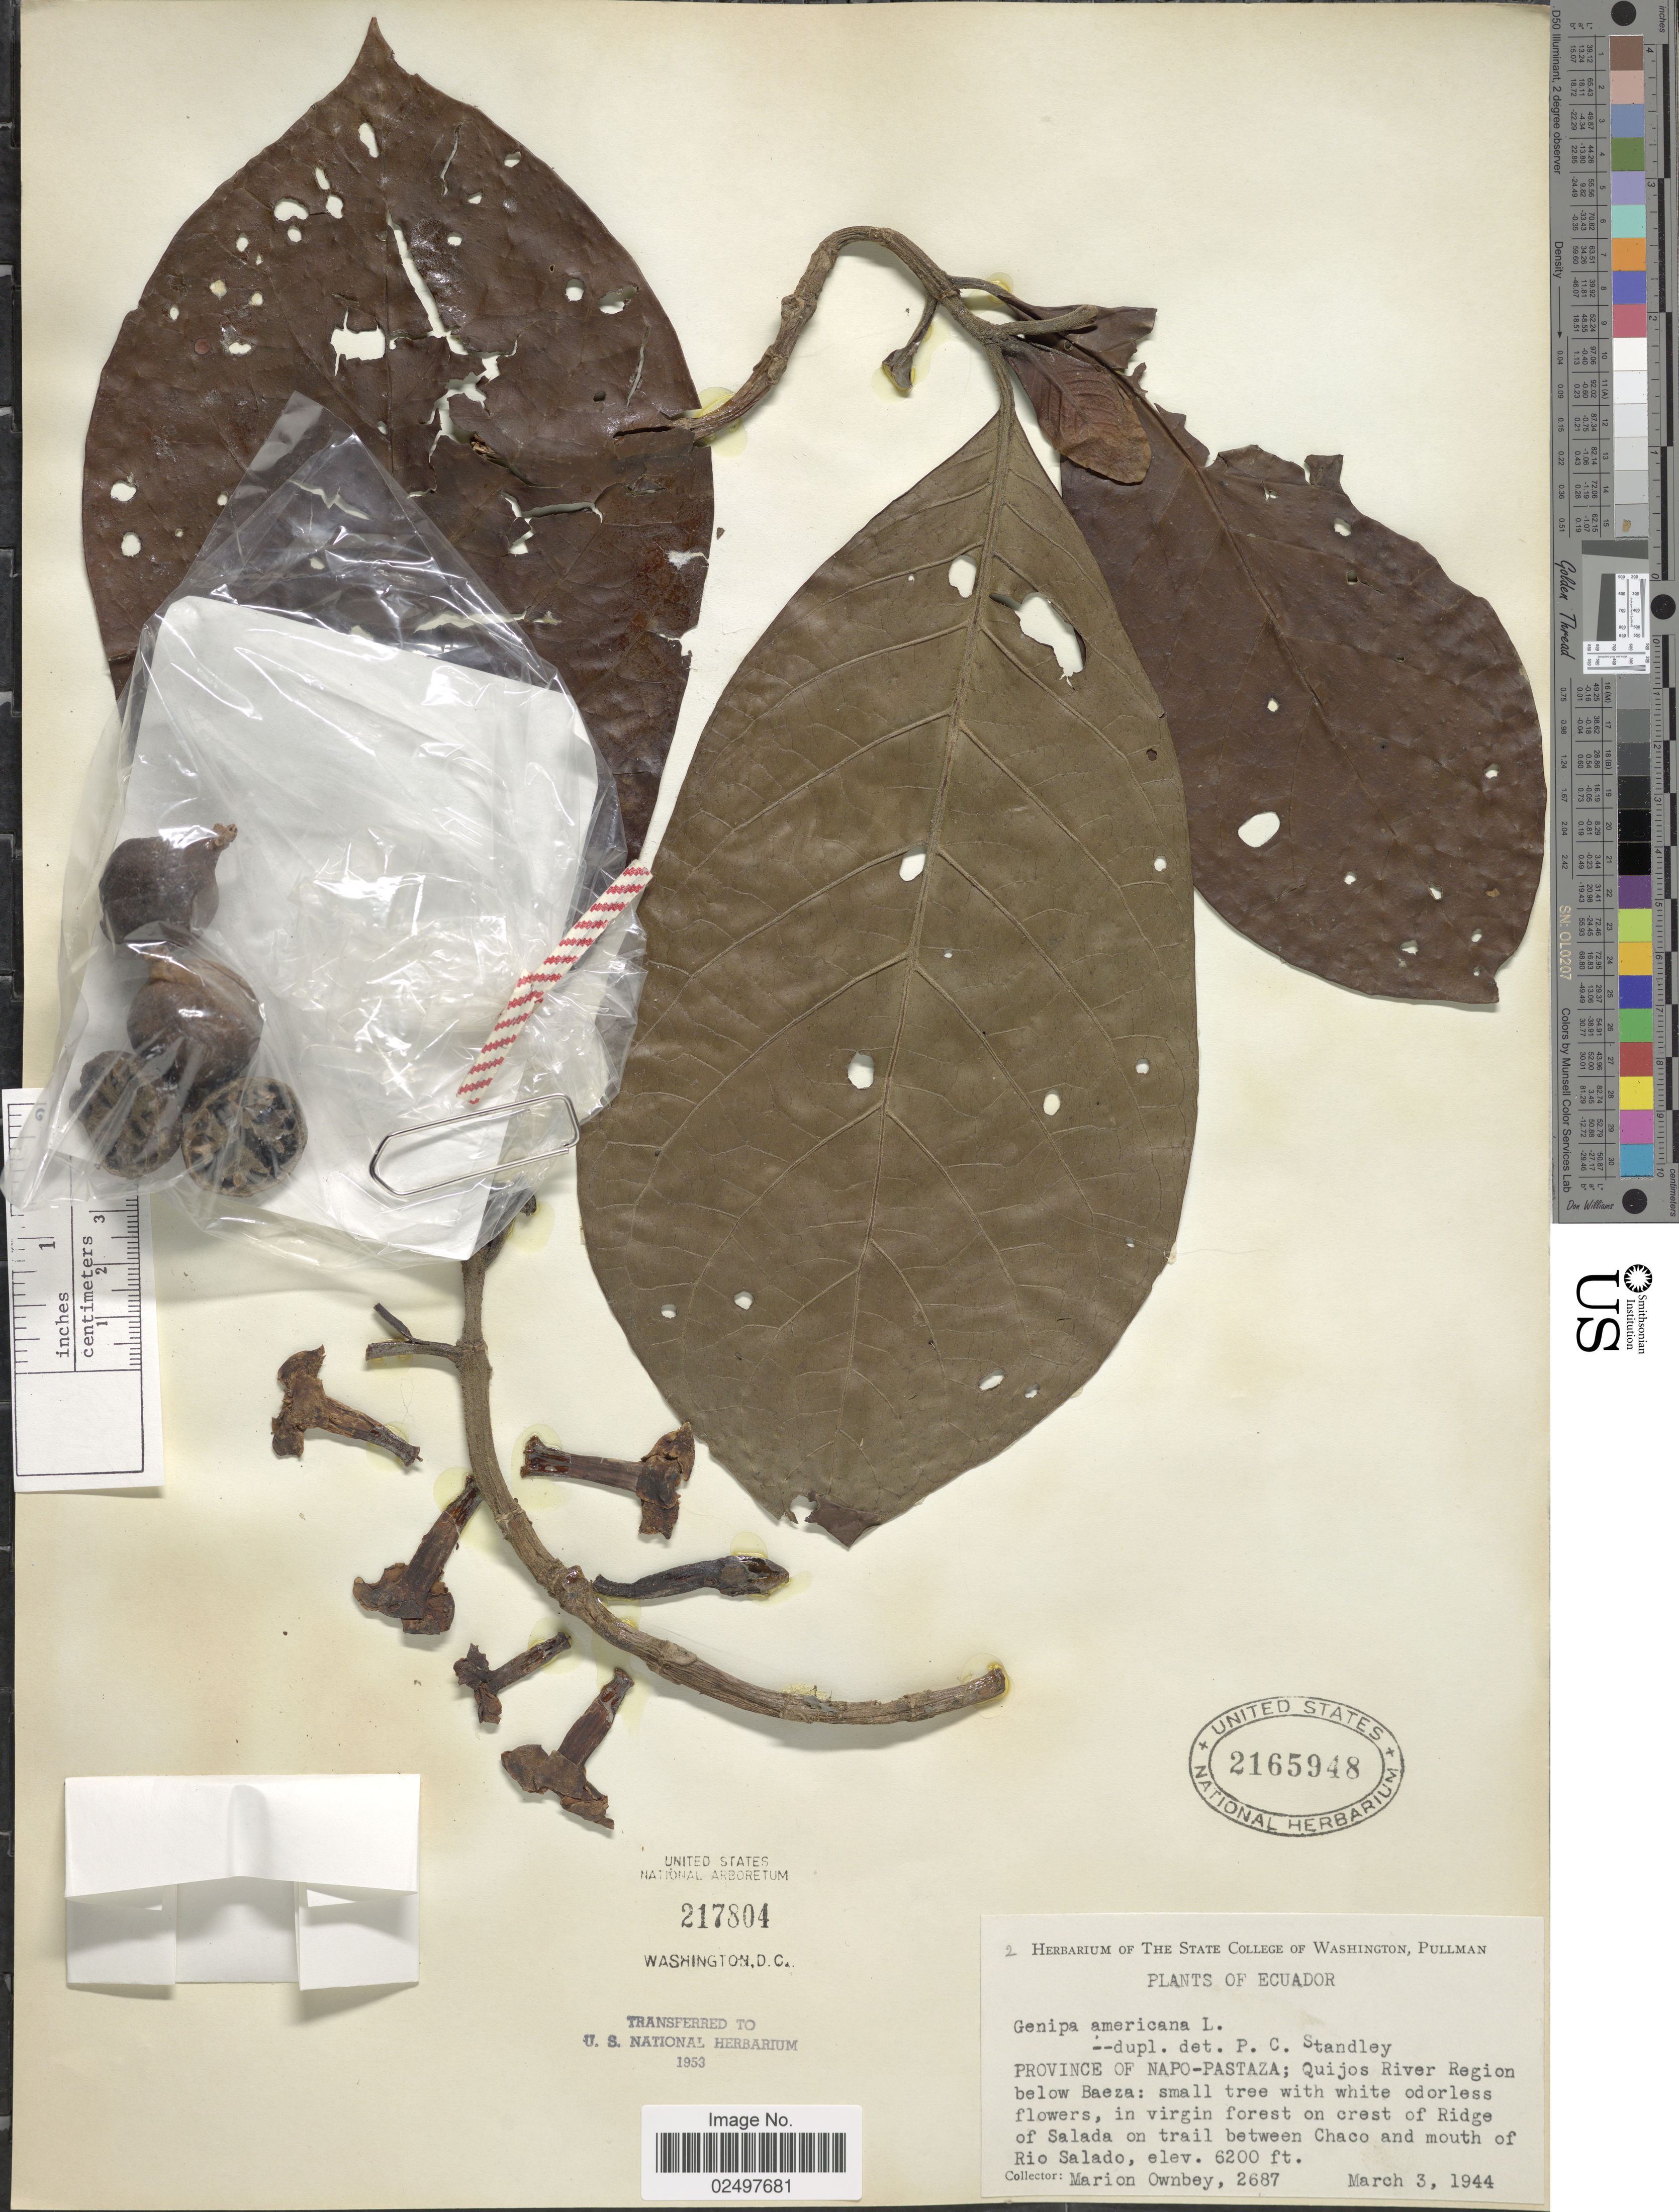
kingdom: Plantae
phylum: Tracheophyta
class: Magnoliopsida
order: Gentianales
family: Rubiaceae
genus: Genipa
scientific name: Genipa sp.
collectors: F. M. Ownbey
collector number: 2687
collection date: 1944-03-03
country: Ecuador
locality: Province of Napo-Pastaza; Quijos River Region below Baeza, in virgin forest on crest of Ridge of Salada on trail between Chaco and mouth of Rio Salado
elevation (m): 1890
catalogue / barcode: US 2165948